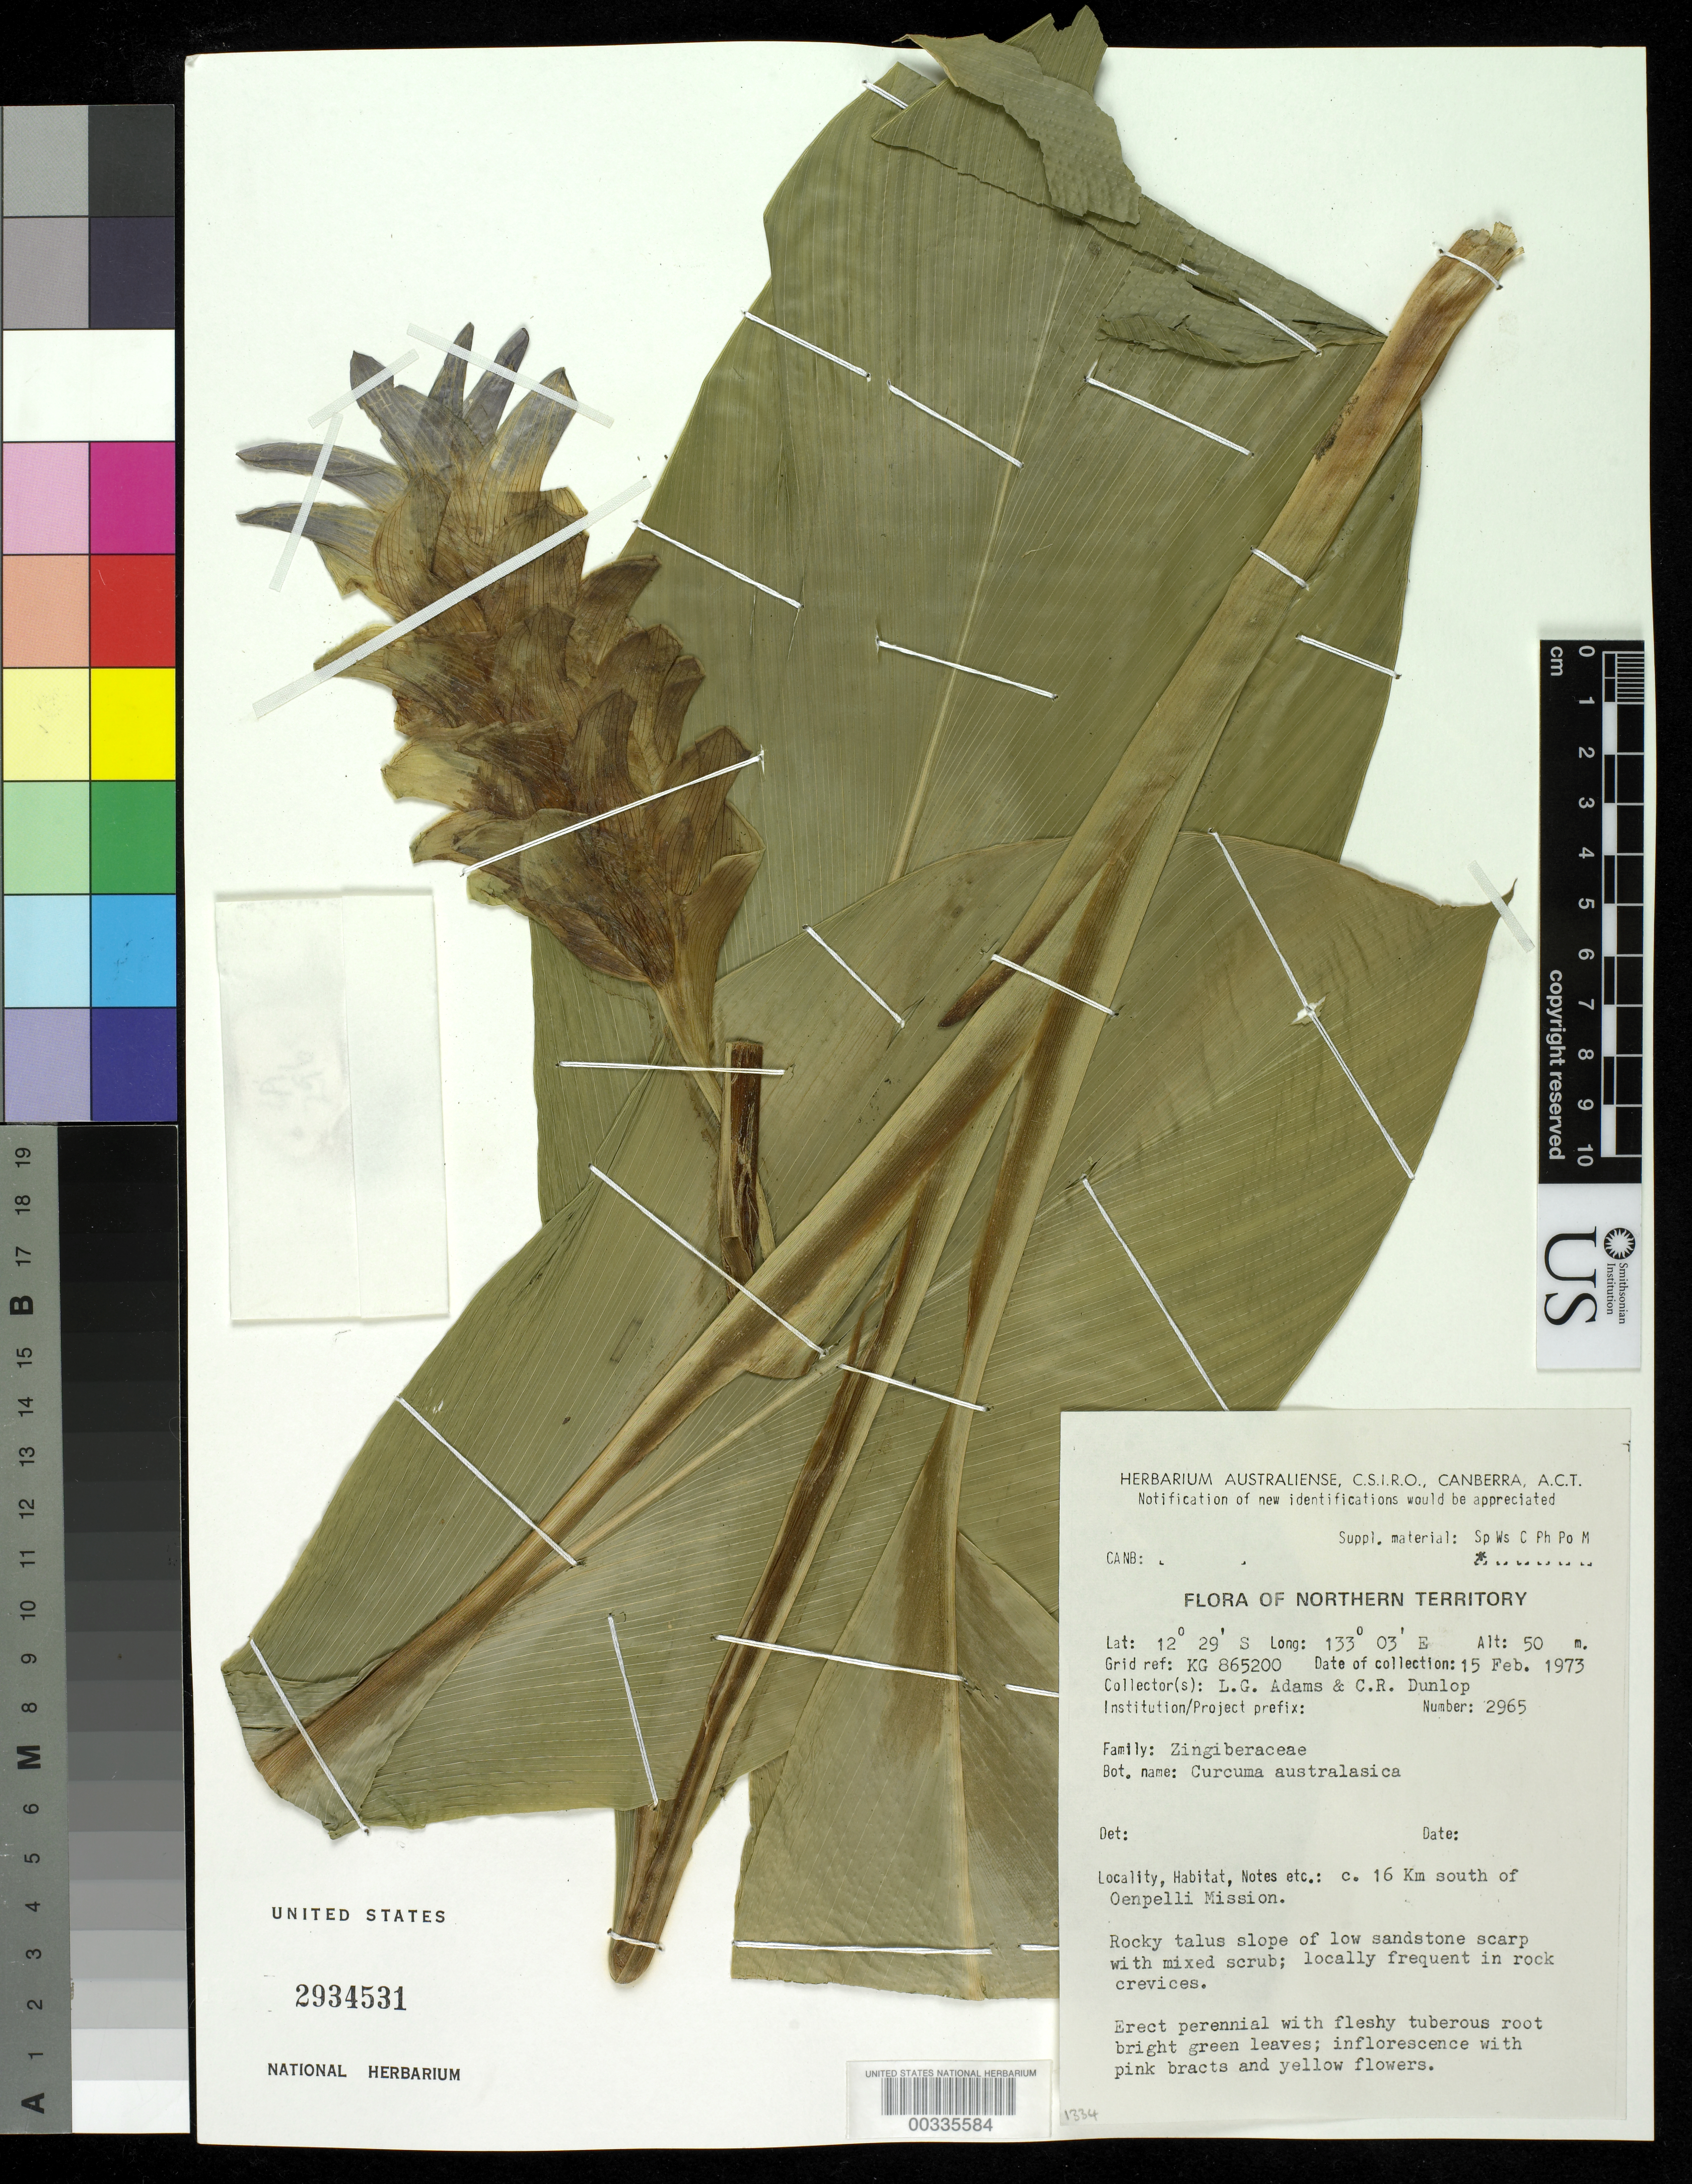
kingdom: Plantae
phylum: Tracheophyta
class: Liliopsida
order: Zingiberales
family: Zingiberaceae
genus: Curcuma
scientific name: Curcuma australasica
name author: Hook. f.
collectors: L. G. Adams & C. Dunlop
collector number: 2965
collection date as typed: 15 Feb 1973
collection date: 1973-02-15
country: Australia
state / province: Northern Territory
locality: C 16 km s of oenpelli mission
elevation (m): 50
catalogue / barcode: US 2934531